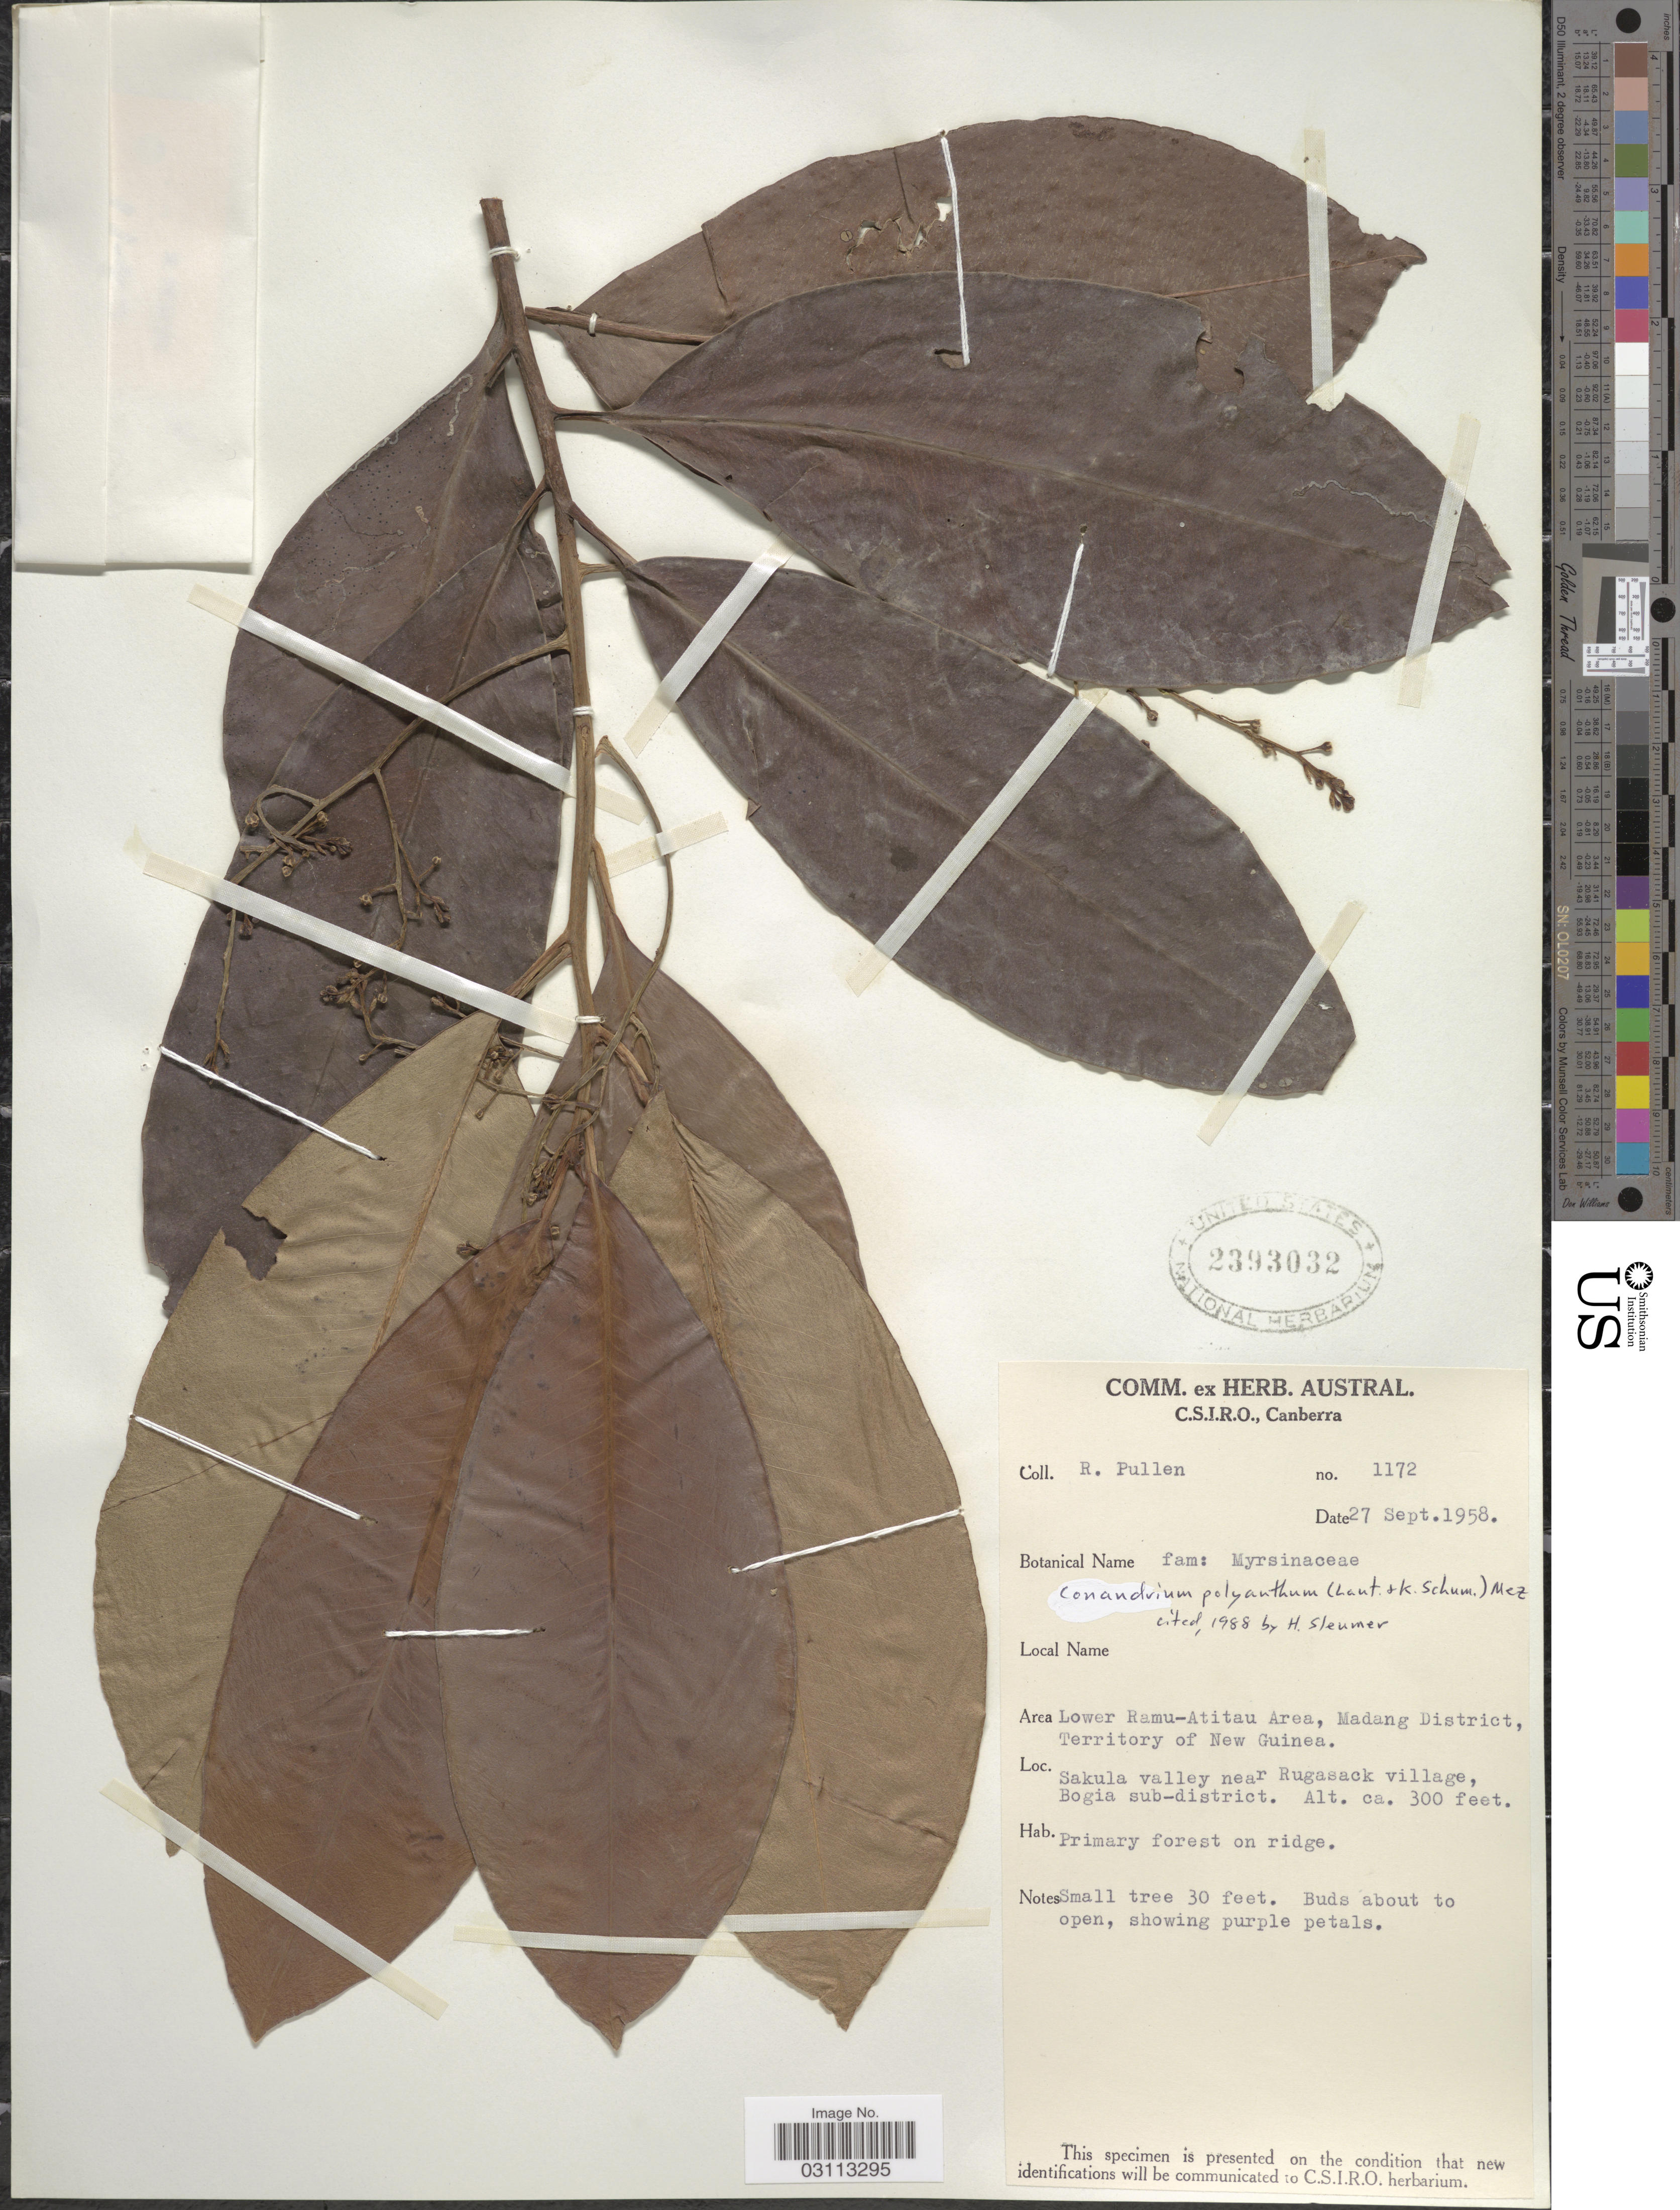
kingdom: Plantae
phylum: Tracheophyta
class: Magnoliopsida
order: Ericales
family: Primulaceae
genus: Conandrium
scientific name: Conandrium polyanthum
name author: (Lauterb. & K. Schum.) Mez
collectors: R. Pullen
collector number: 1172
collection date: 1958-09-27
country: Papua New Guinea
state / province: Madang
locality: Area Lower Ramu-Atitau Area, Madang District, Territory of New Guinea. Sakula valley near Rugasack village, Bogia sub-district.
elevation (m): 91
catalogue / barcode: US 2393032